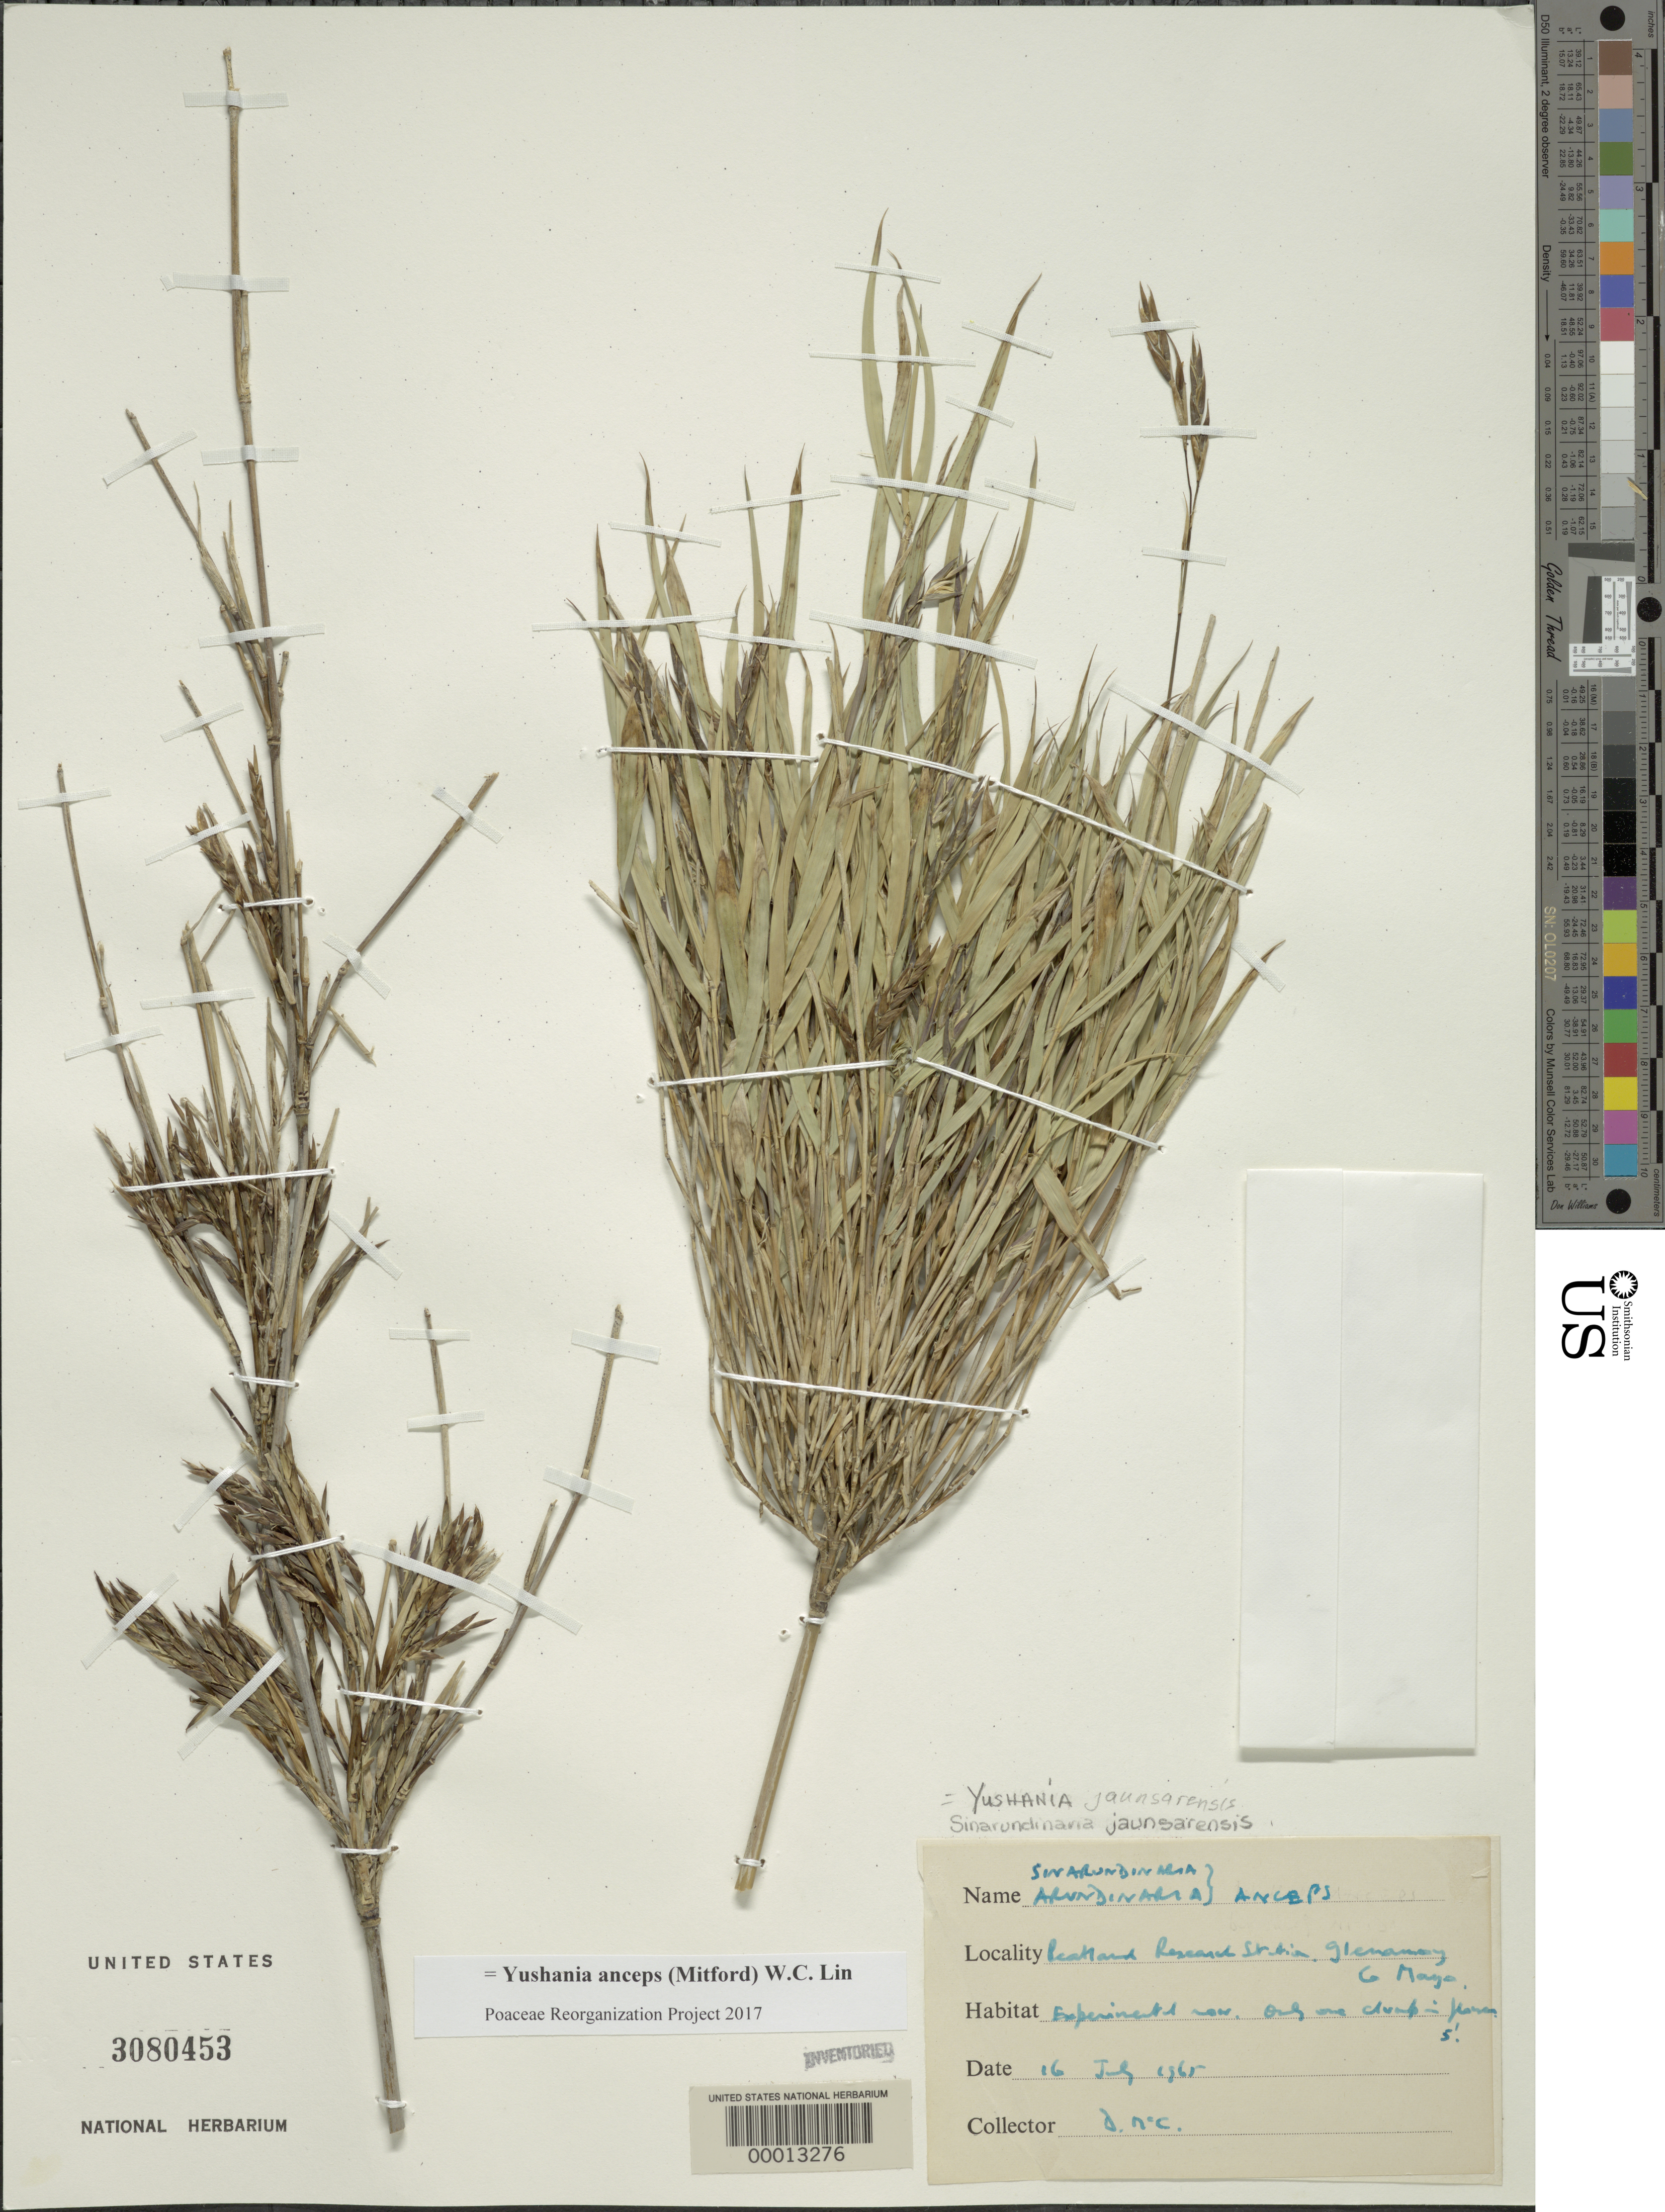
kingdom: Plantae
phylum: Tracheophyta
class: Liliopsida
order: Poales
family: Poaceae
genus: Yushania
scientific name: Yushania anceps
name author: (Mitford) W.C. Lin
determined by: Poaceae Reorganization Project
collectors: D. N. C.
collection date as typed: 16 Jul 1965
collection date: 1965-07-16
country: Ireland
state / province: Connaught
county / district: Mayo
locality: Peatland research station, glenmary, (connacht)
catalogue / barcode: US 3080453